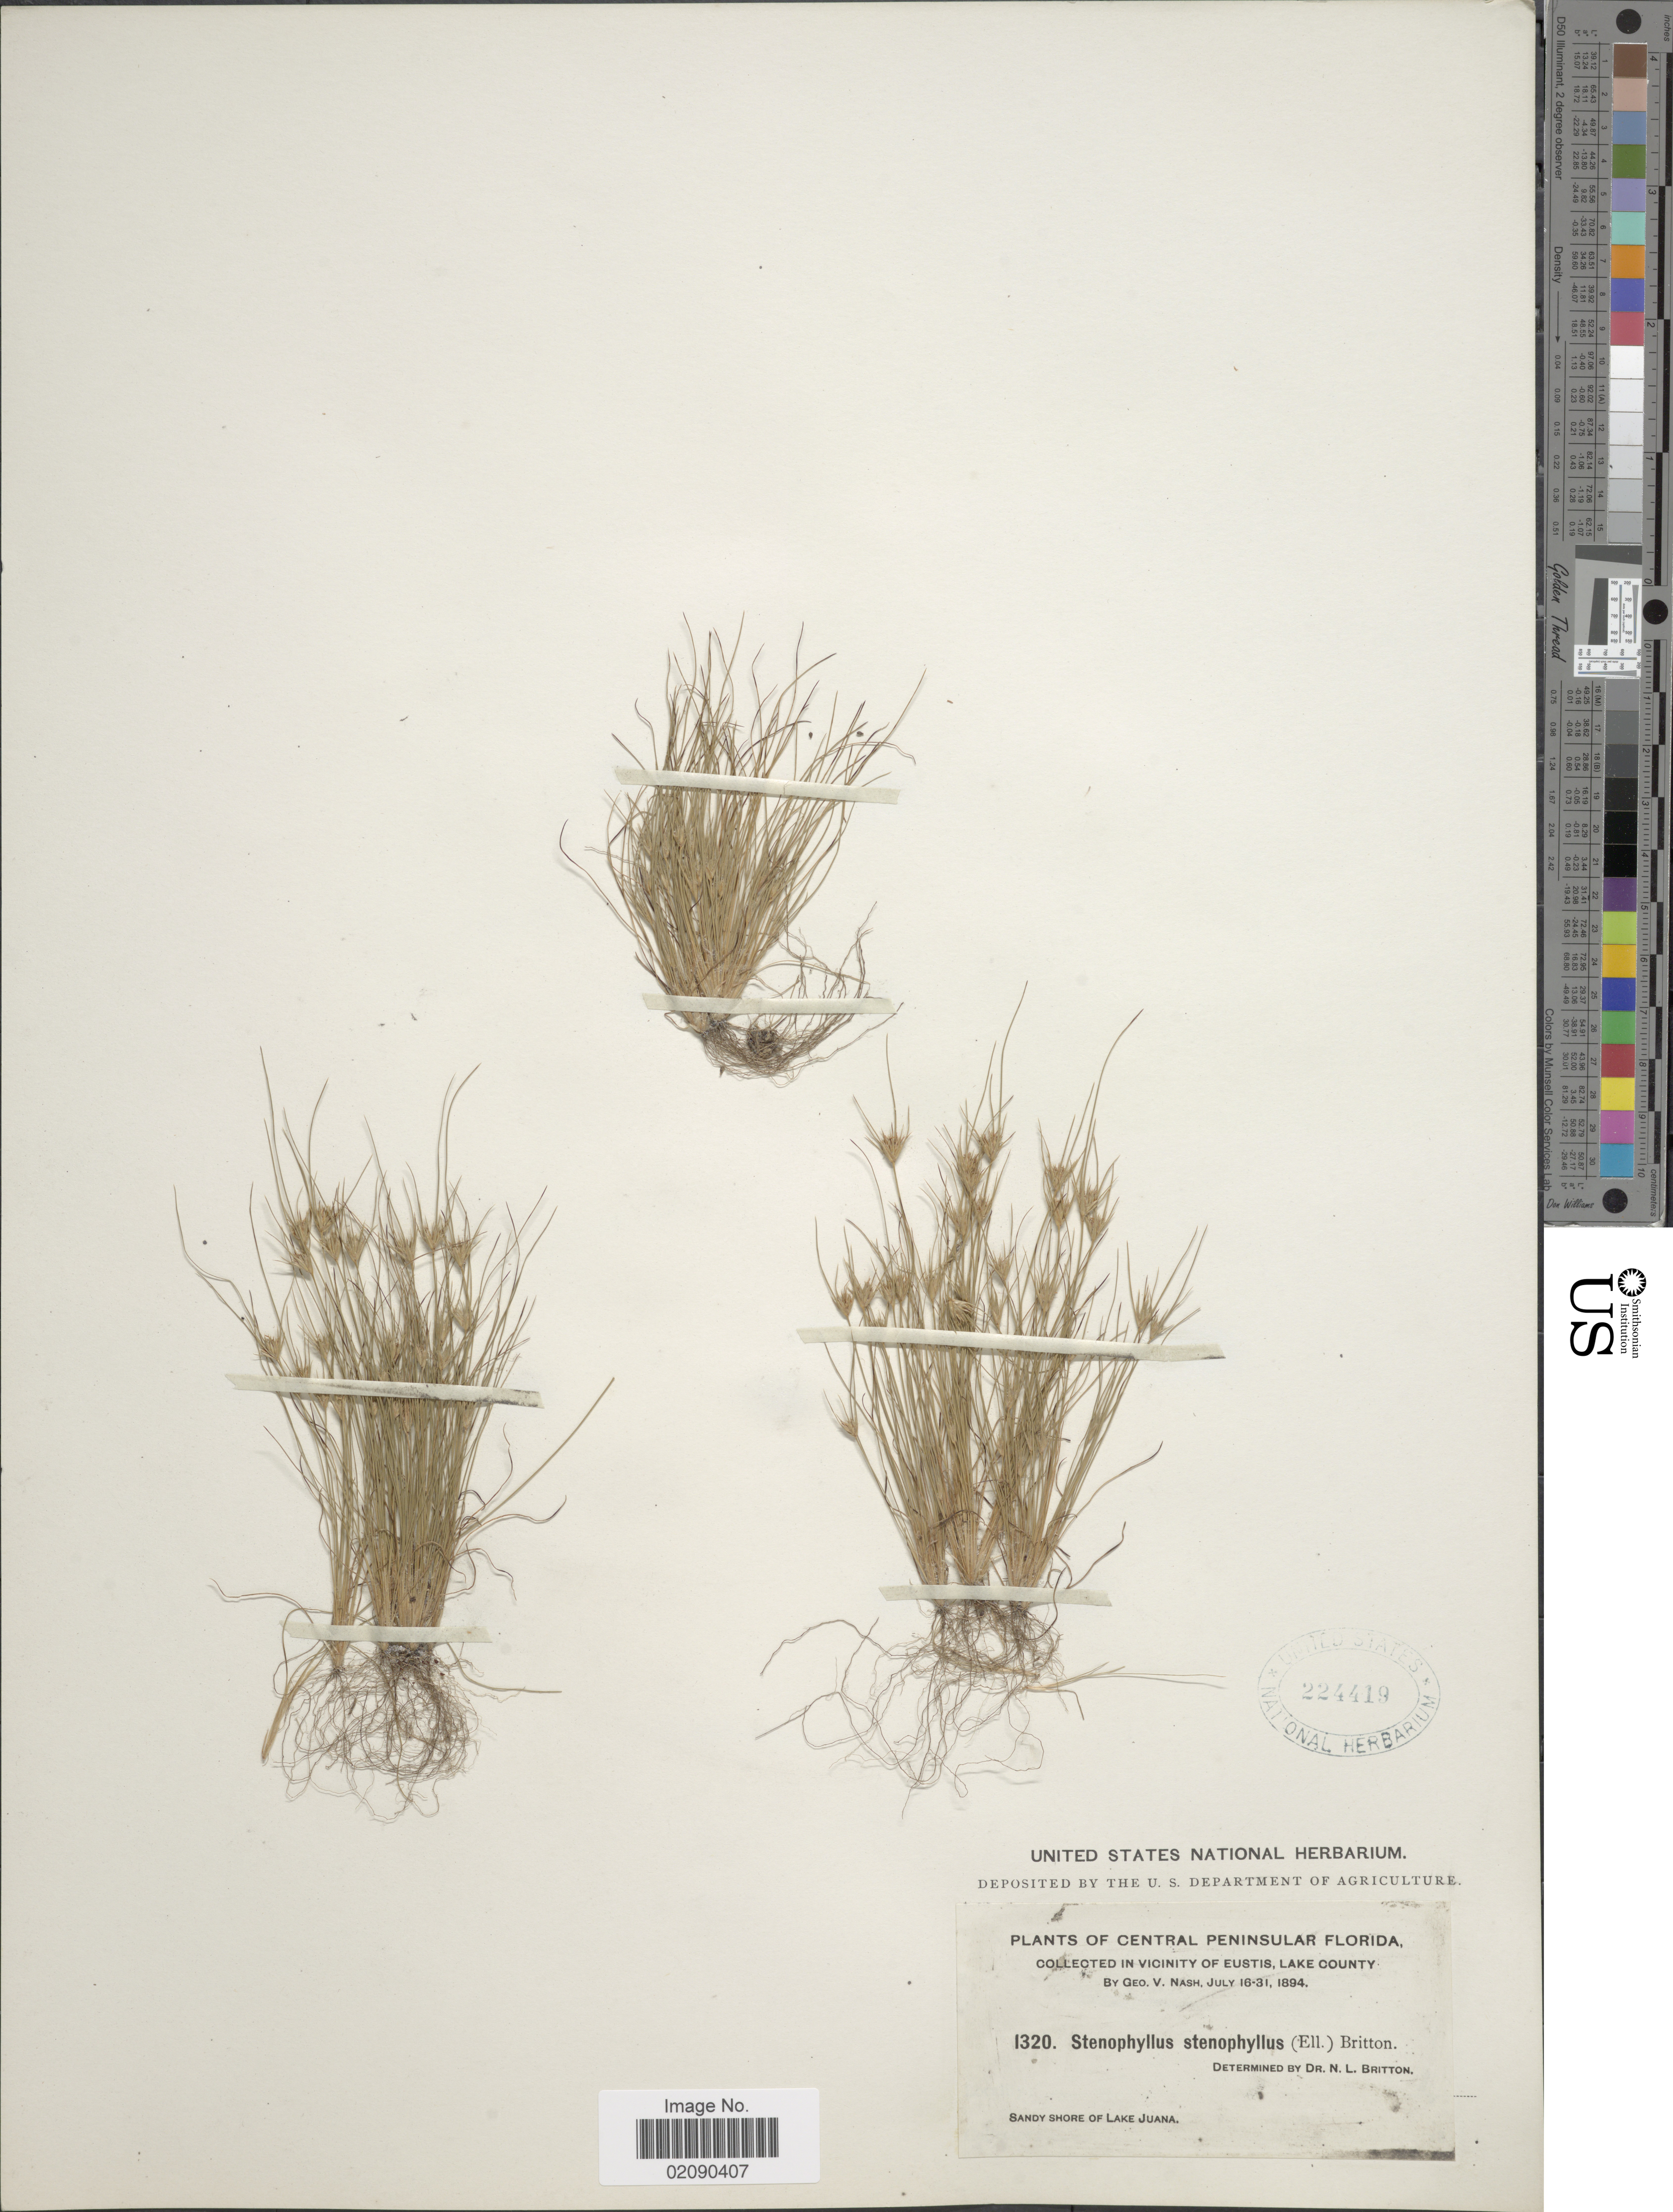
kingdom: Plantae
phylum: Tracheophyta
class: Liliopsida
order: Poales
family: Cyperaceae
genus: Bulbostylis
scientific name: Bulbostylis stenophylla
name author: (Elliott) C.B. Clarke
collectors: G. V. Nash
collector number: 1320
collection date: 1894-07-16/1894-07-31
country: United States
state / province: Florida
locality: Central Peninsula Florida, In Vicinity of Eustis, Lake County, Sandy shore of Lake Juana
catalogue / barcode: US 224419